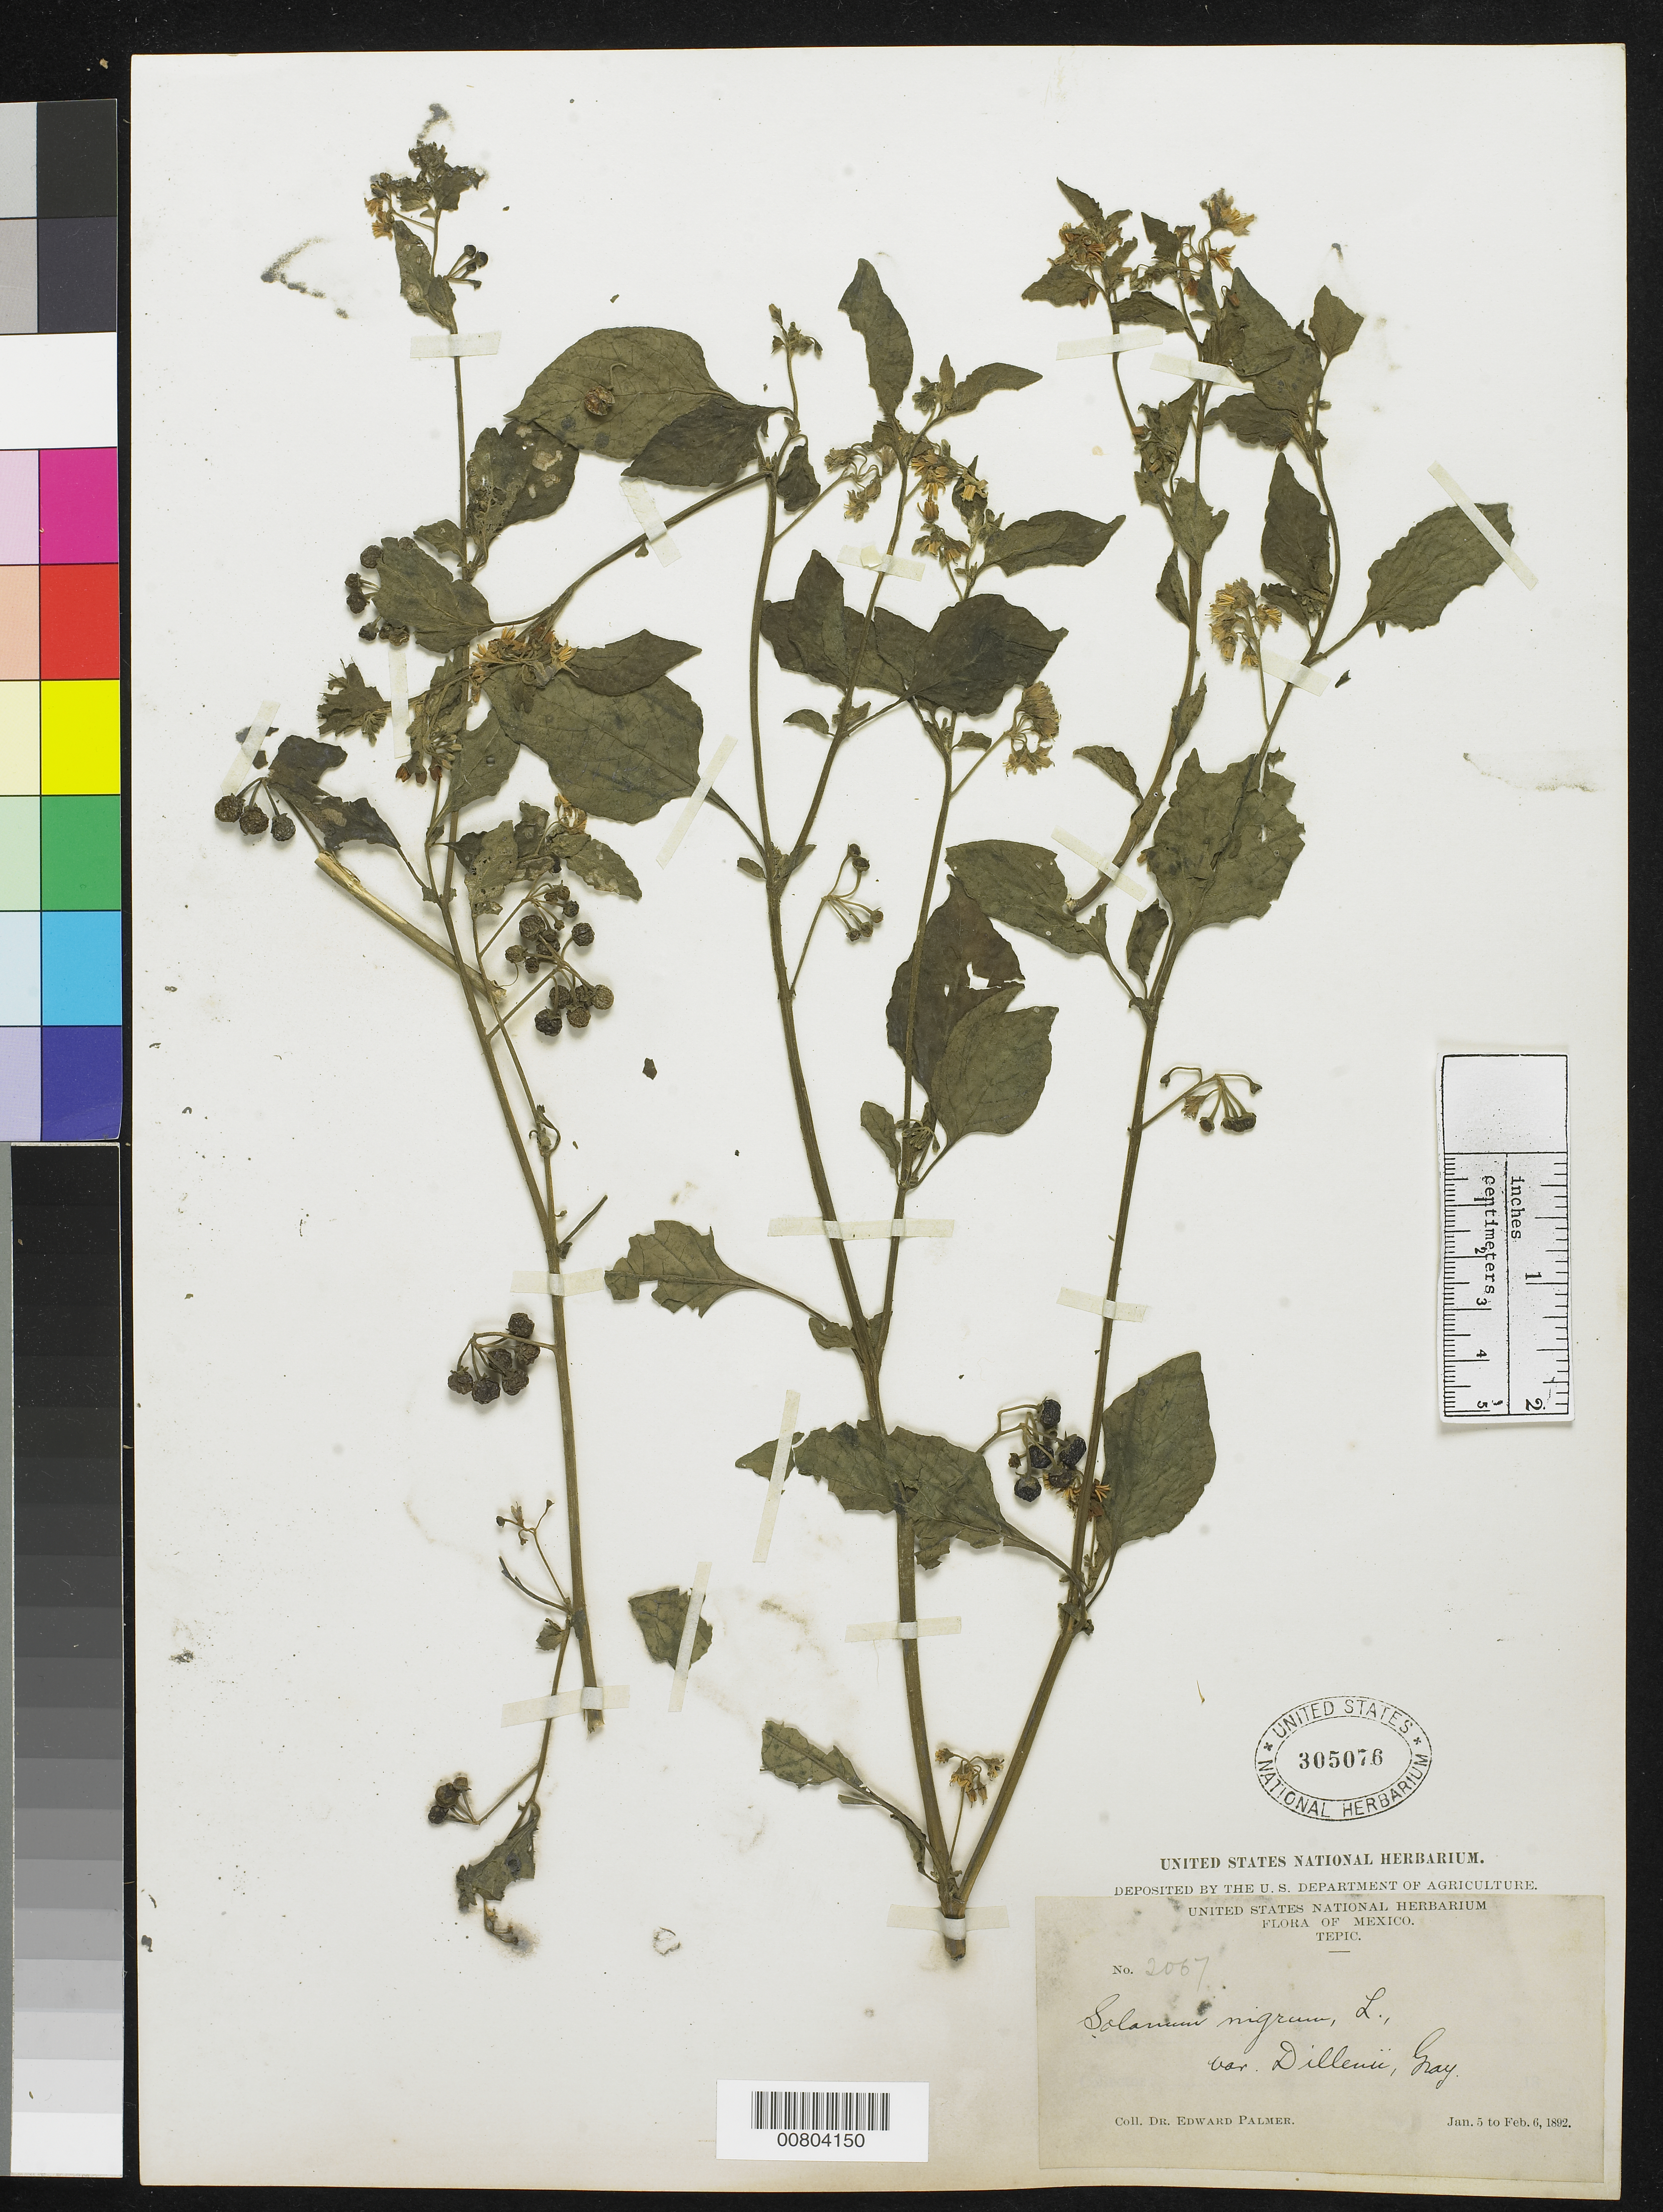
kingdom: Plantae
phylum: Tracheophyta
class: Magnoliopsida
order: Solanales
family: Solanaceae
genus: Solanum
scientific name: Solanum douglasii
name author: Dunal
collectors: E. Palmer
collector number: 2067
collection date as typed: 05 Jan 1892 to 06 Feb 1892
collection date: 1892-01-05/1892-02-06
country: Mexico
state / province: Nayarit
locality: Tepic, Nayarit.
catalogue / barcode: US 305076